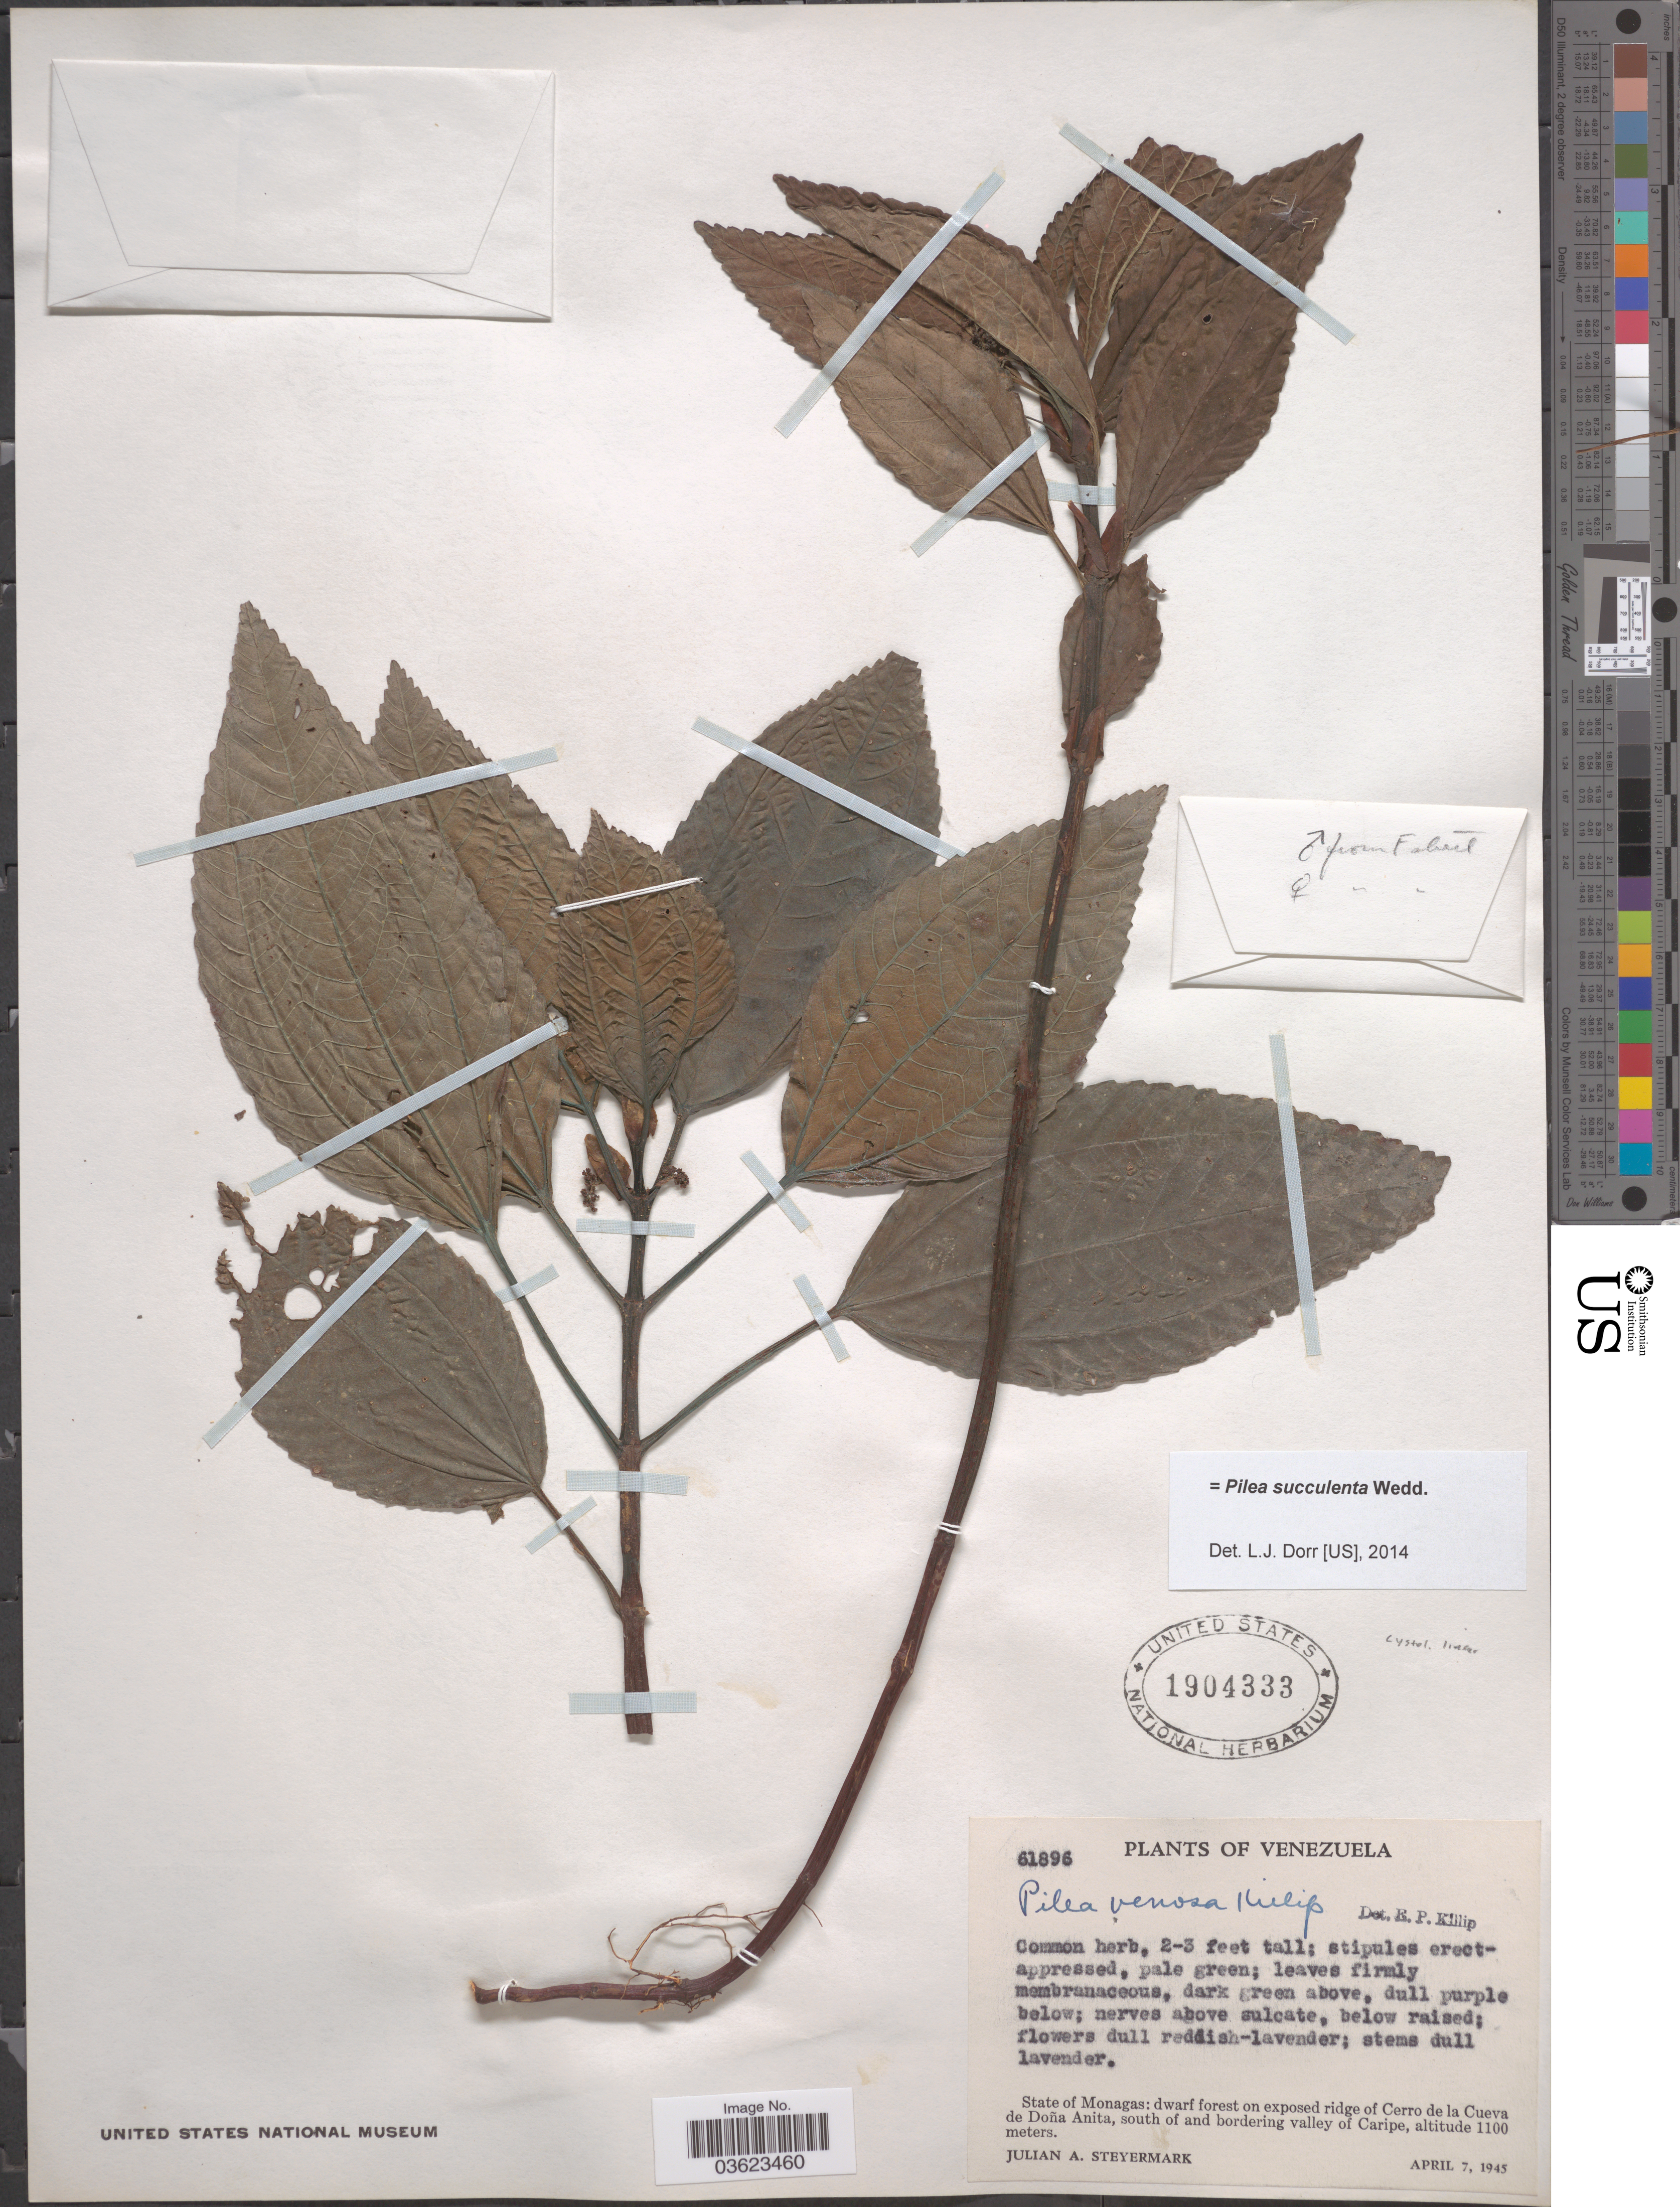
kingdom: Plantae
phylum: Tracheophyta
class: Magnoliopsida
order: Rosales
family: Urticaceae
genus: Pilea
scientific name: Pilea succulenta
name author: Wedd.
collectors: J. Steyermark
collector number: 61896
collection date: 1945-04-07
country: Venezuela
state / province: Monagas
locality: Dwarf forest on exposed ridge of Cerro de la Cueva de Doña Anita, south of and bordering valley of Caripe.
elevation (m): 1100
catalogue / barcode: US 1904333